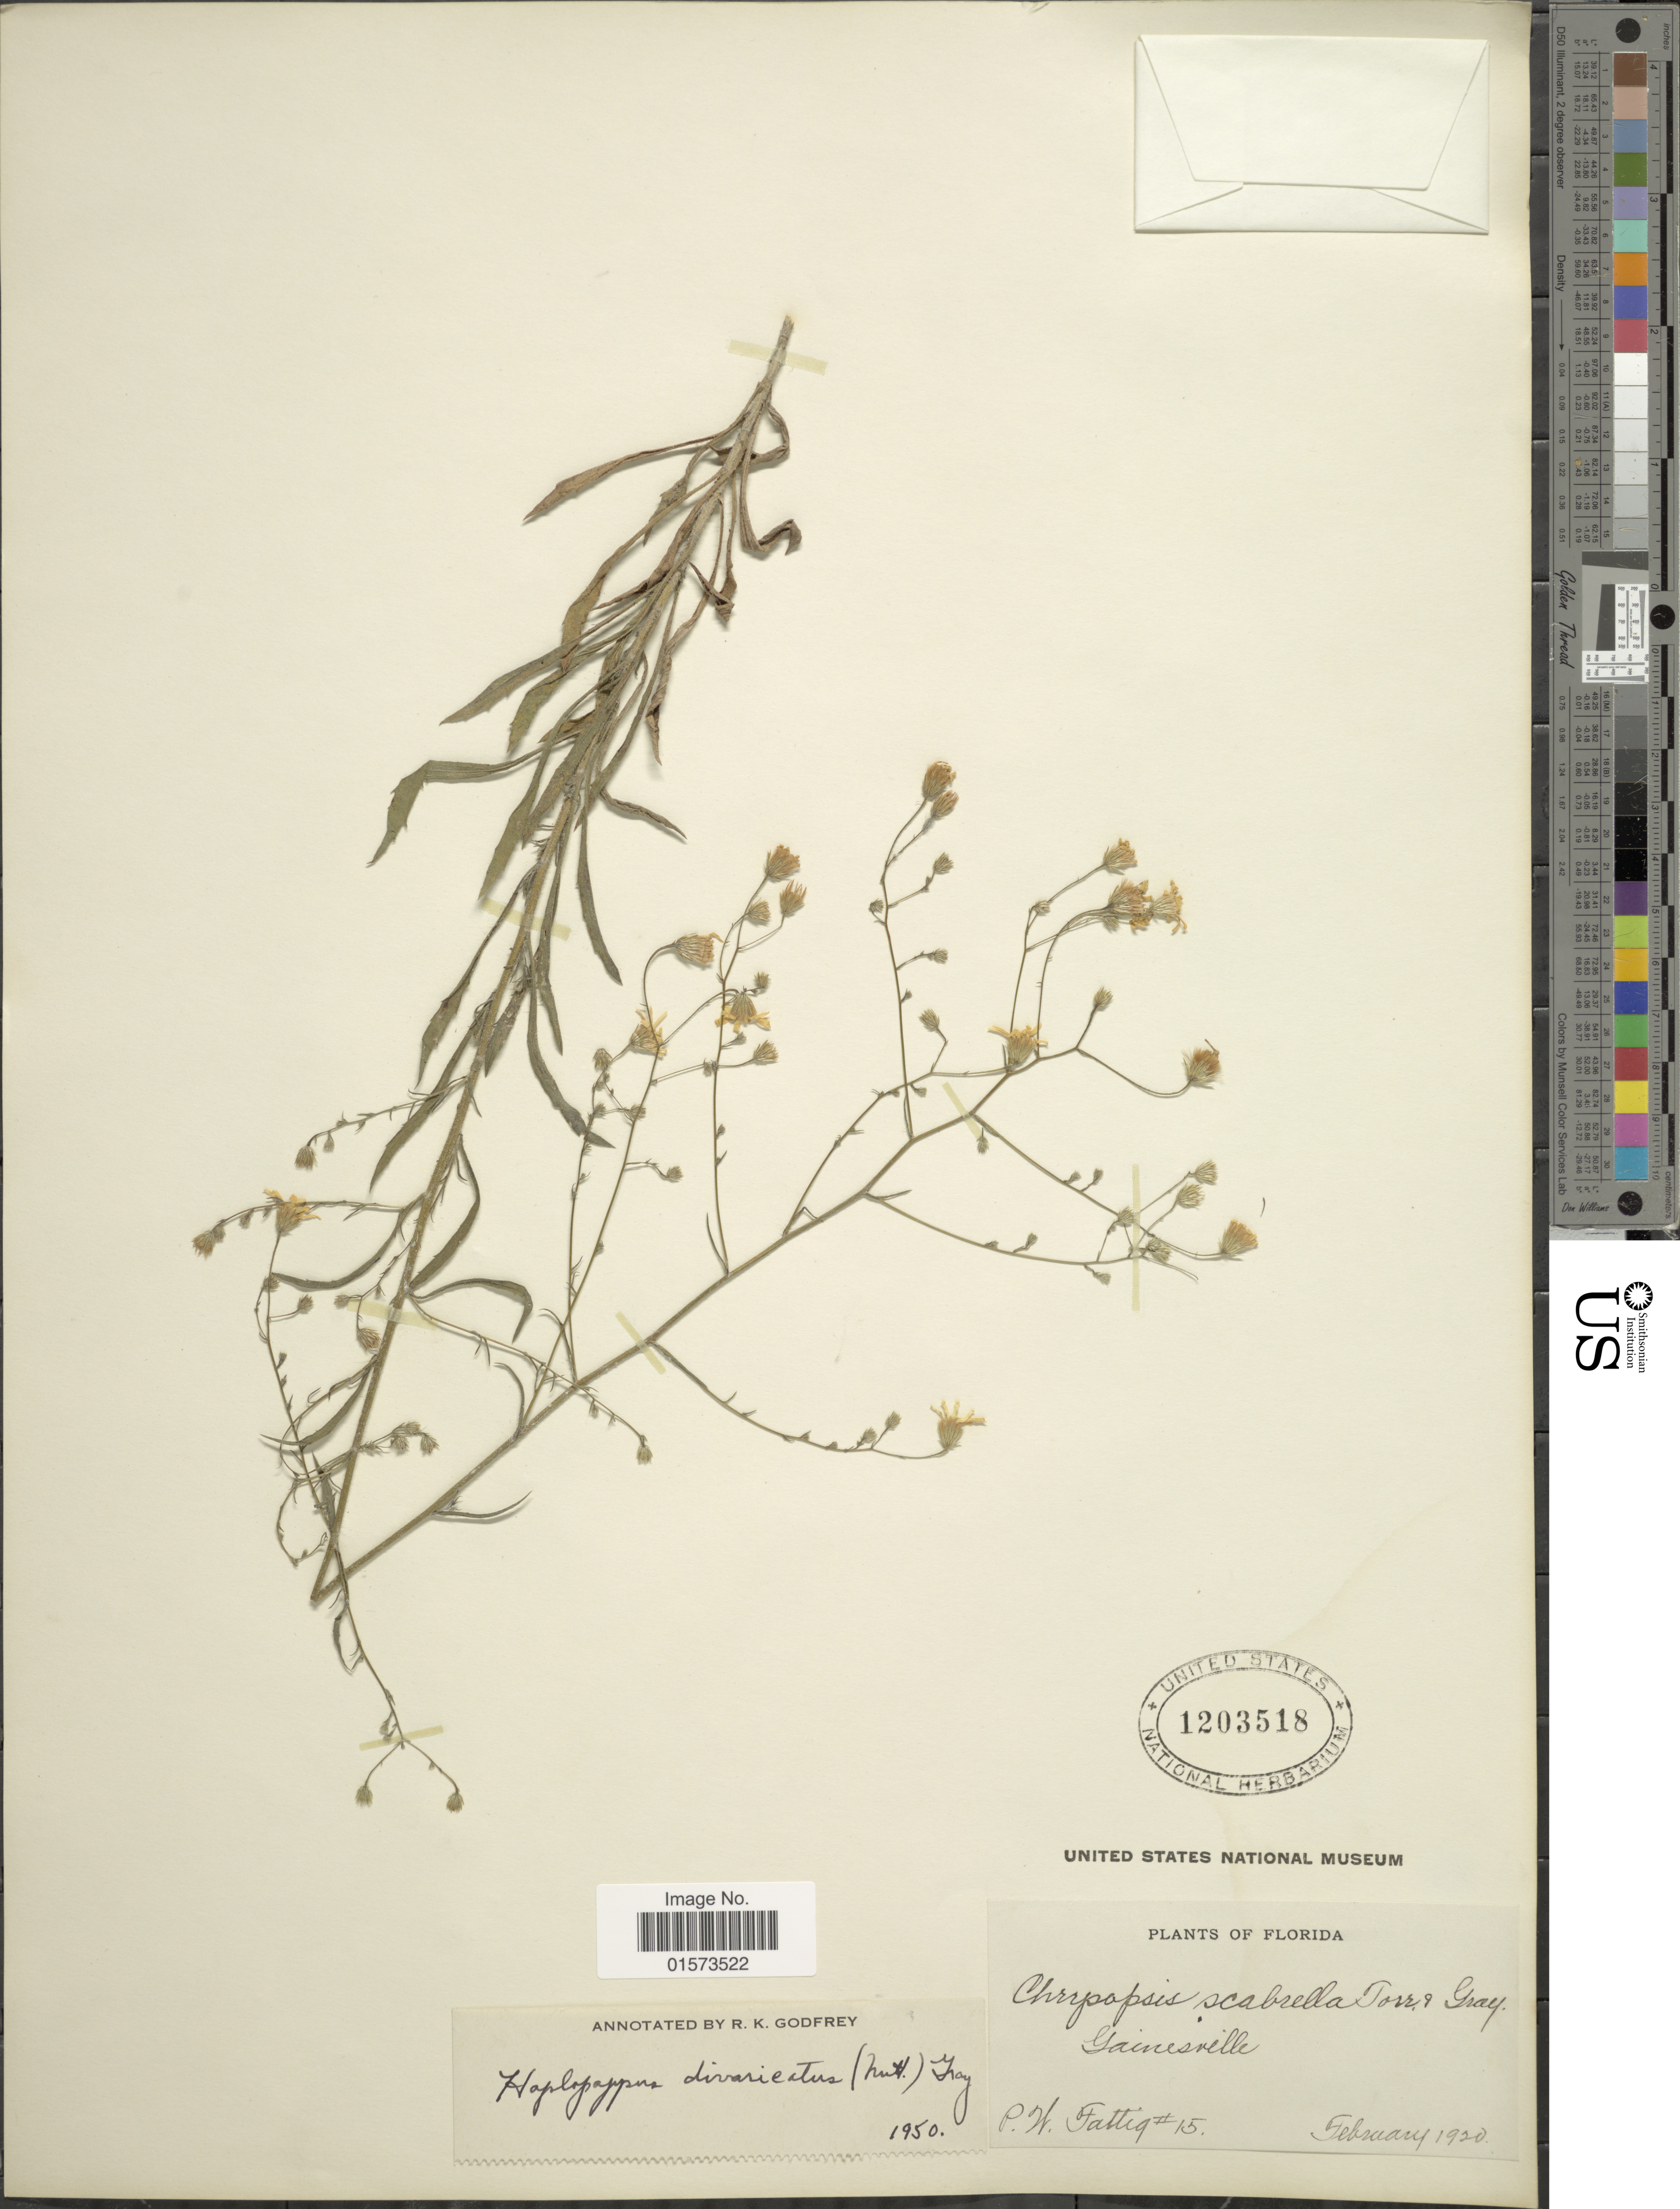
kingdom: Plantae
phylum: Tracheophyta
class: Magnoliopsida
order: Asterales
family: Asteraceae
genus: Croptilon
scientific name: Croptilon divaricatum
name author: (Nutt.) Raf.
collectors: P. Fattiq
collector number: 15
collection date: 1920-02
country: United States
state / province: Florida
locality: Gainesville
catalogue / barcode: US 1203518